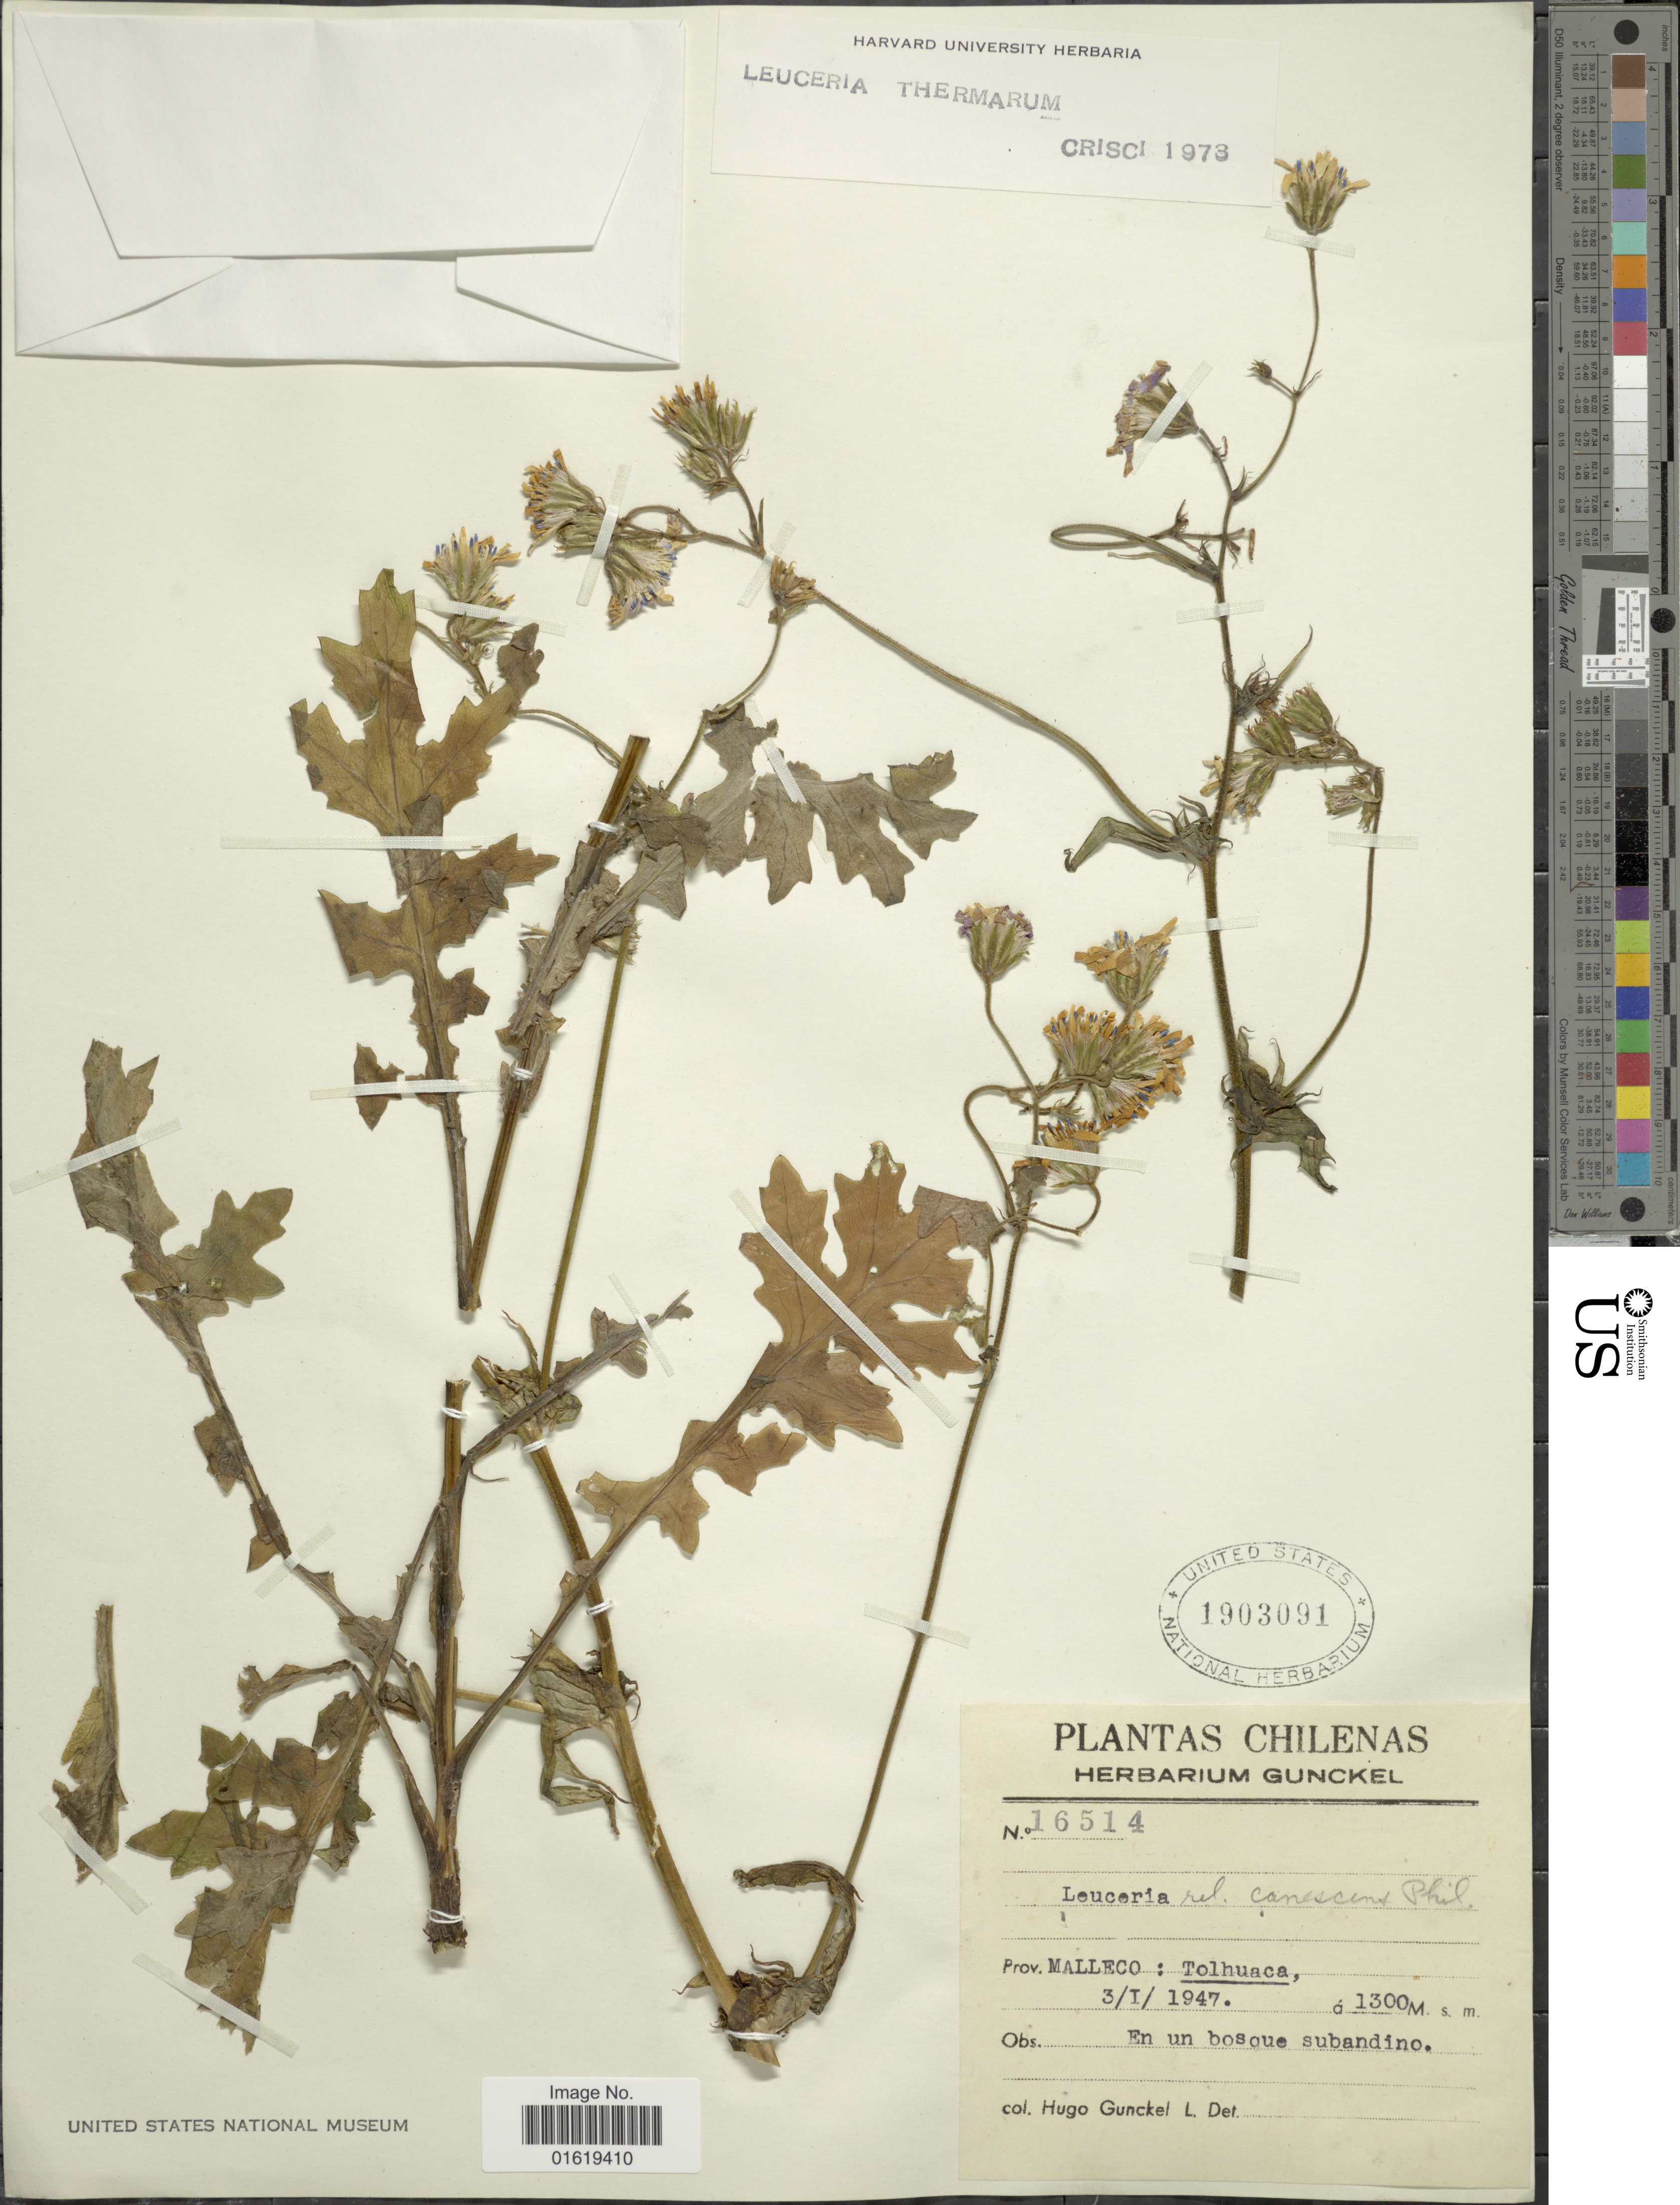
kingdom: Plantae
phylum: Tracheophyta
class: Magnoliopsida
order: Asterales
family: Asteraceae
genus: Leucheria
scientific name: Leucheria thermarum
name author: (Phil.) Phil.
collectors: H. Gunckel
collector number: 16514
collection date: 1947-01-03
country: Chile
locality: Prov. Malleco: Tolhuaca.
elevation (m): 1300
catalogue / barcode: US 1903091